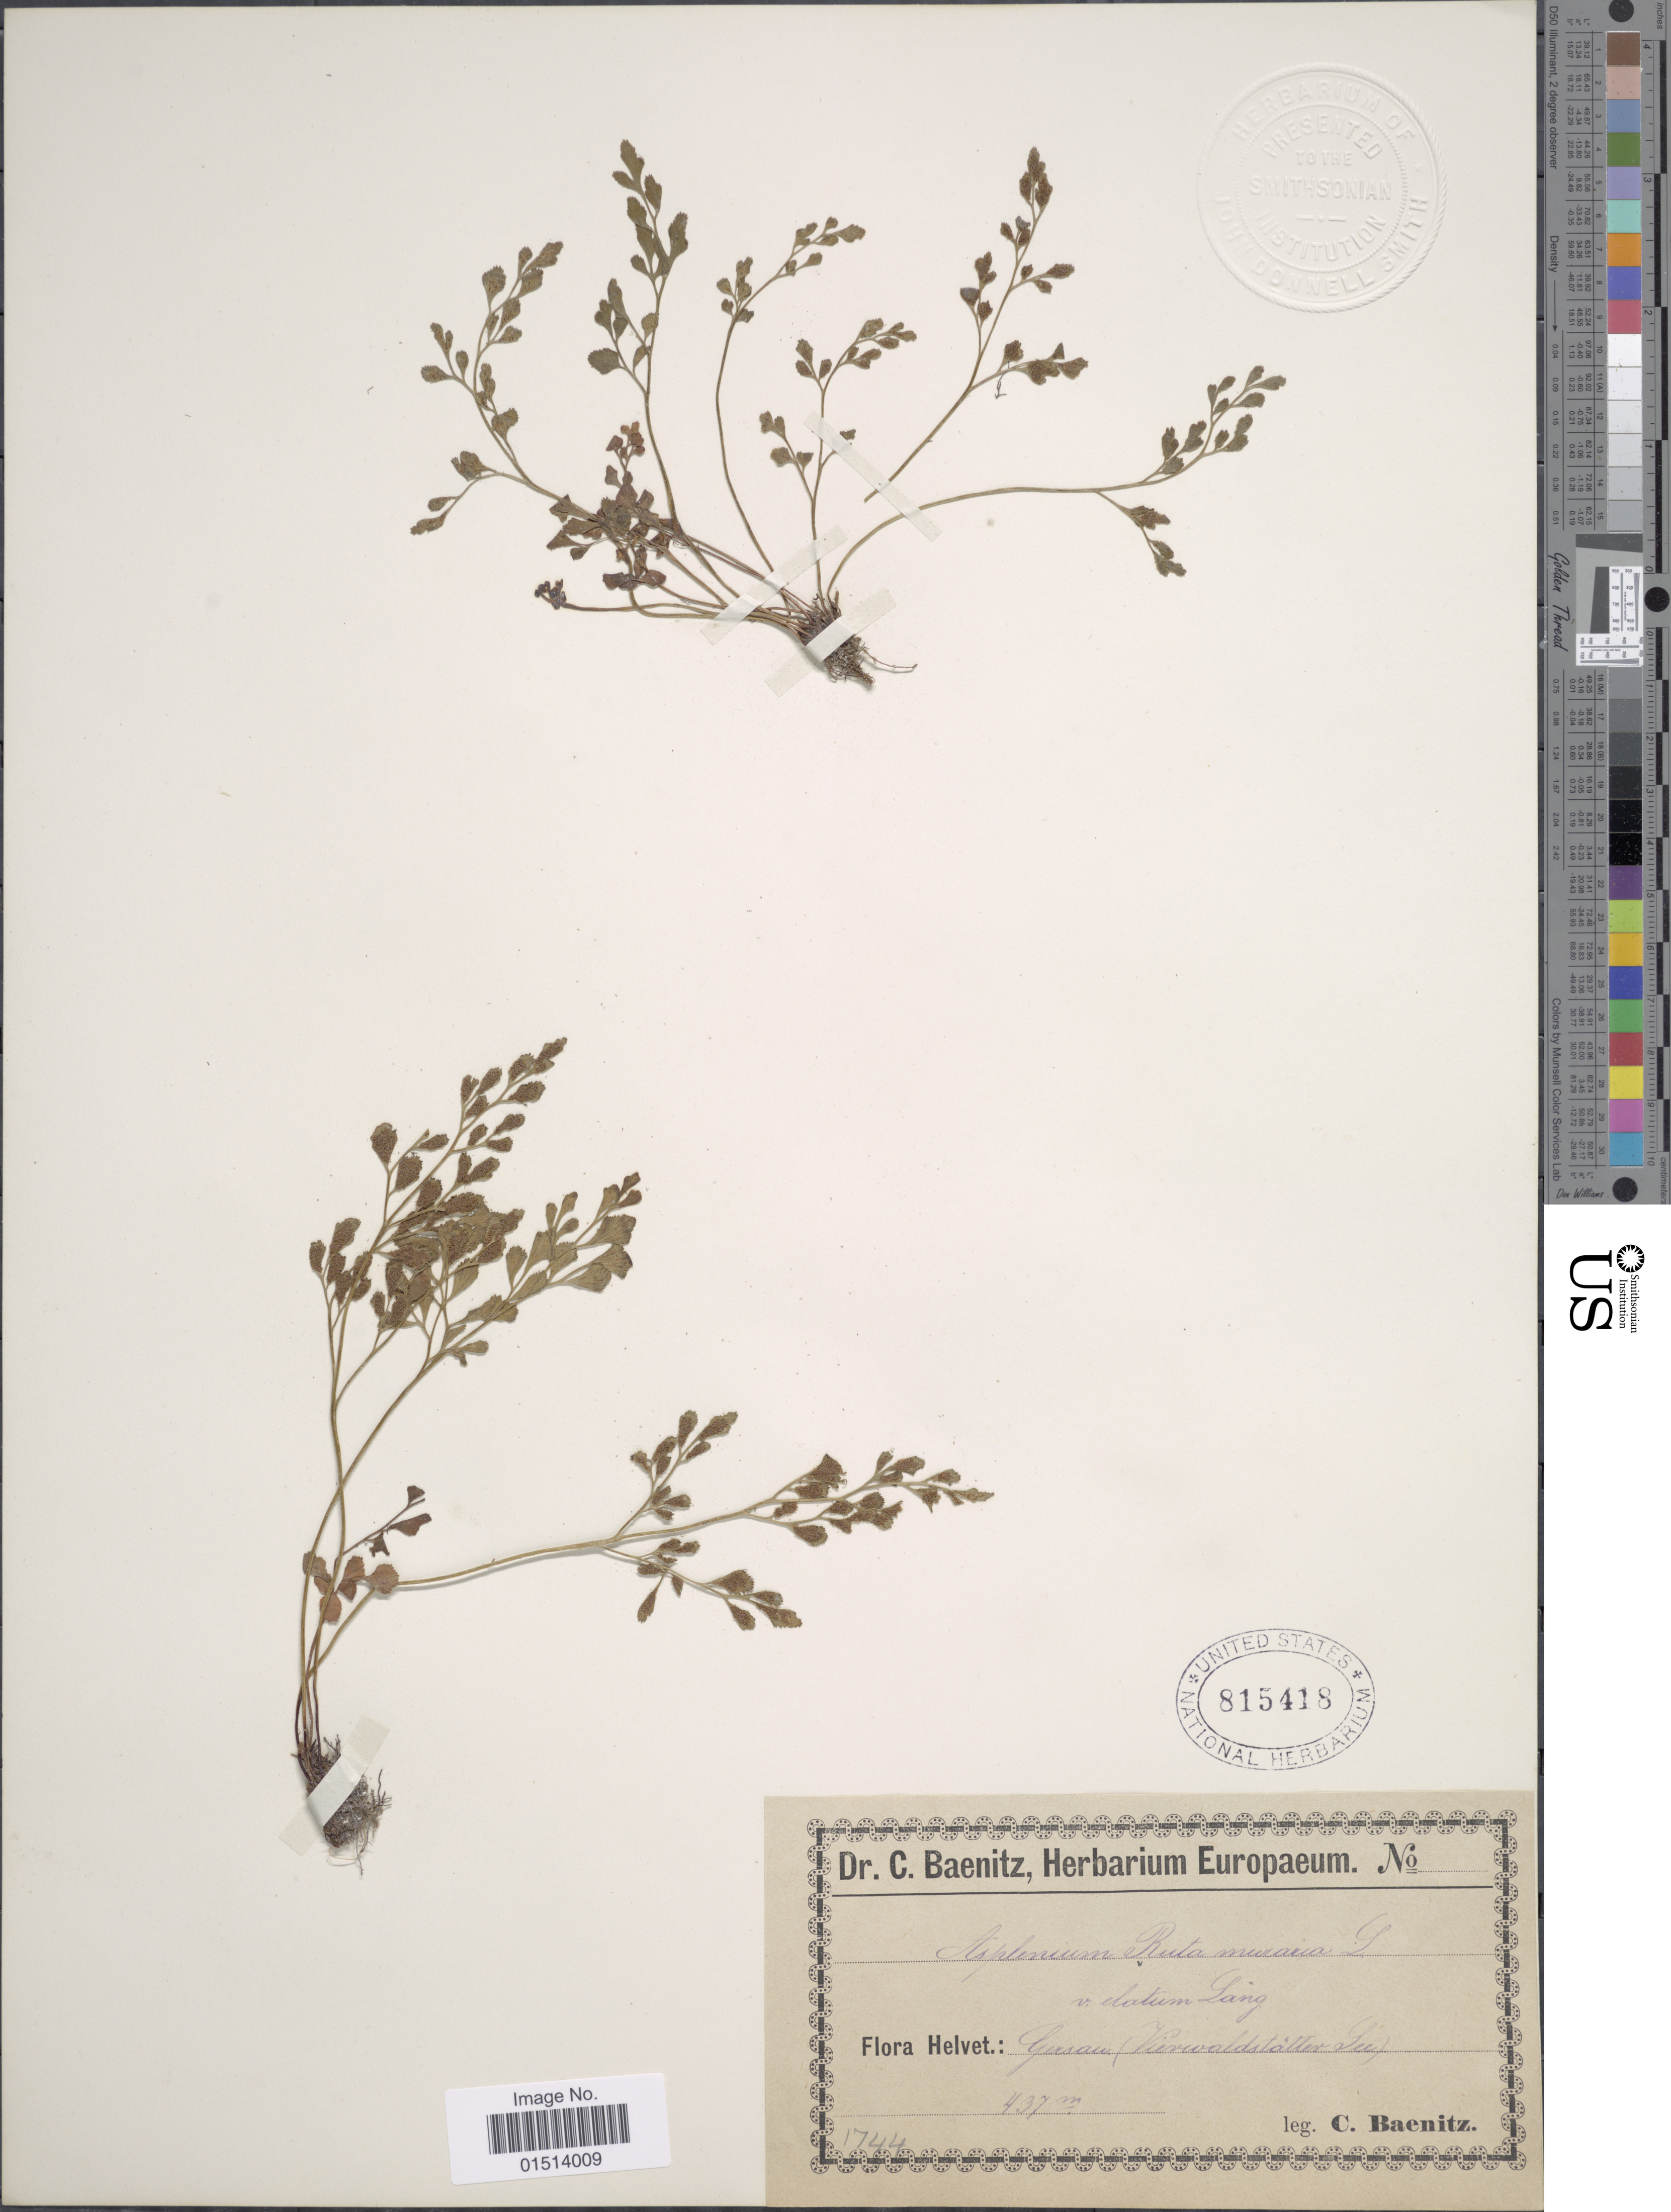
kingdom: Plantae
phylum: Tracheophyta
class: Polypodiopsida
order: Polypodiales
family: Aspleniaceae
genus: Asplenium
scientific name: Asplenium ruta-muraria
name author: L.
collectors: C. G. Baenitz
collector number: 1744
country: Switzerland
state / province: Schwyz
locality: Helvet, Gersau (Vierwaldstättersee)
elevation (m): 437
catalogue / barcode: US 815418